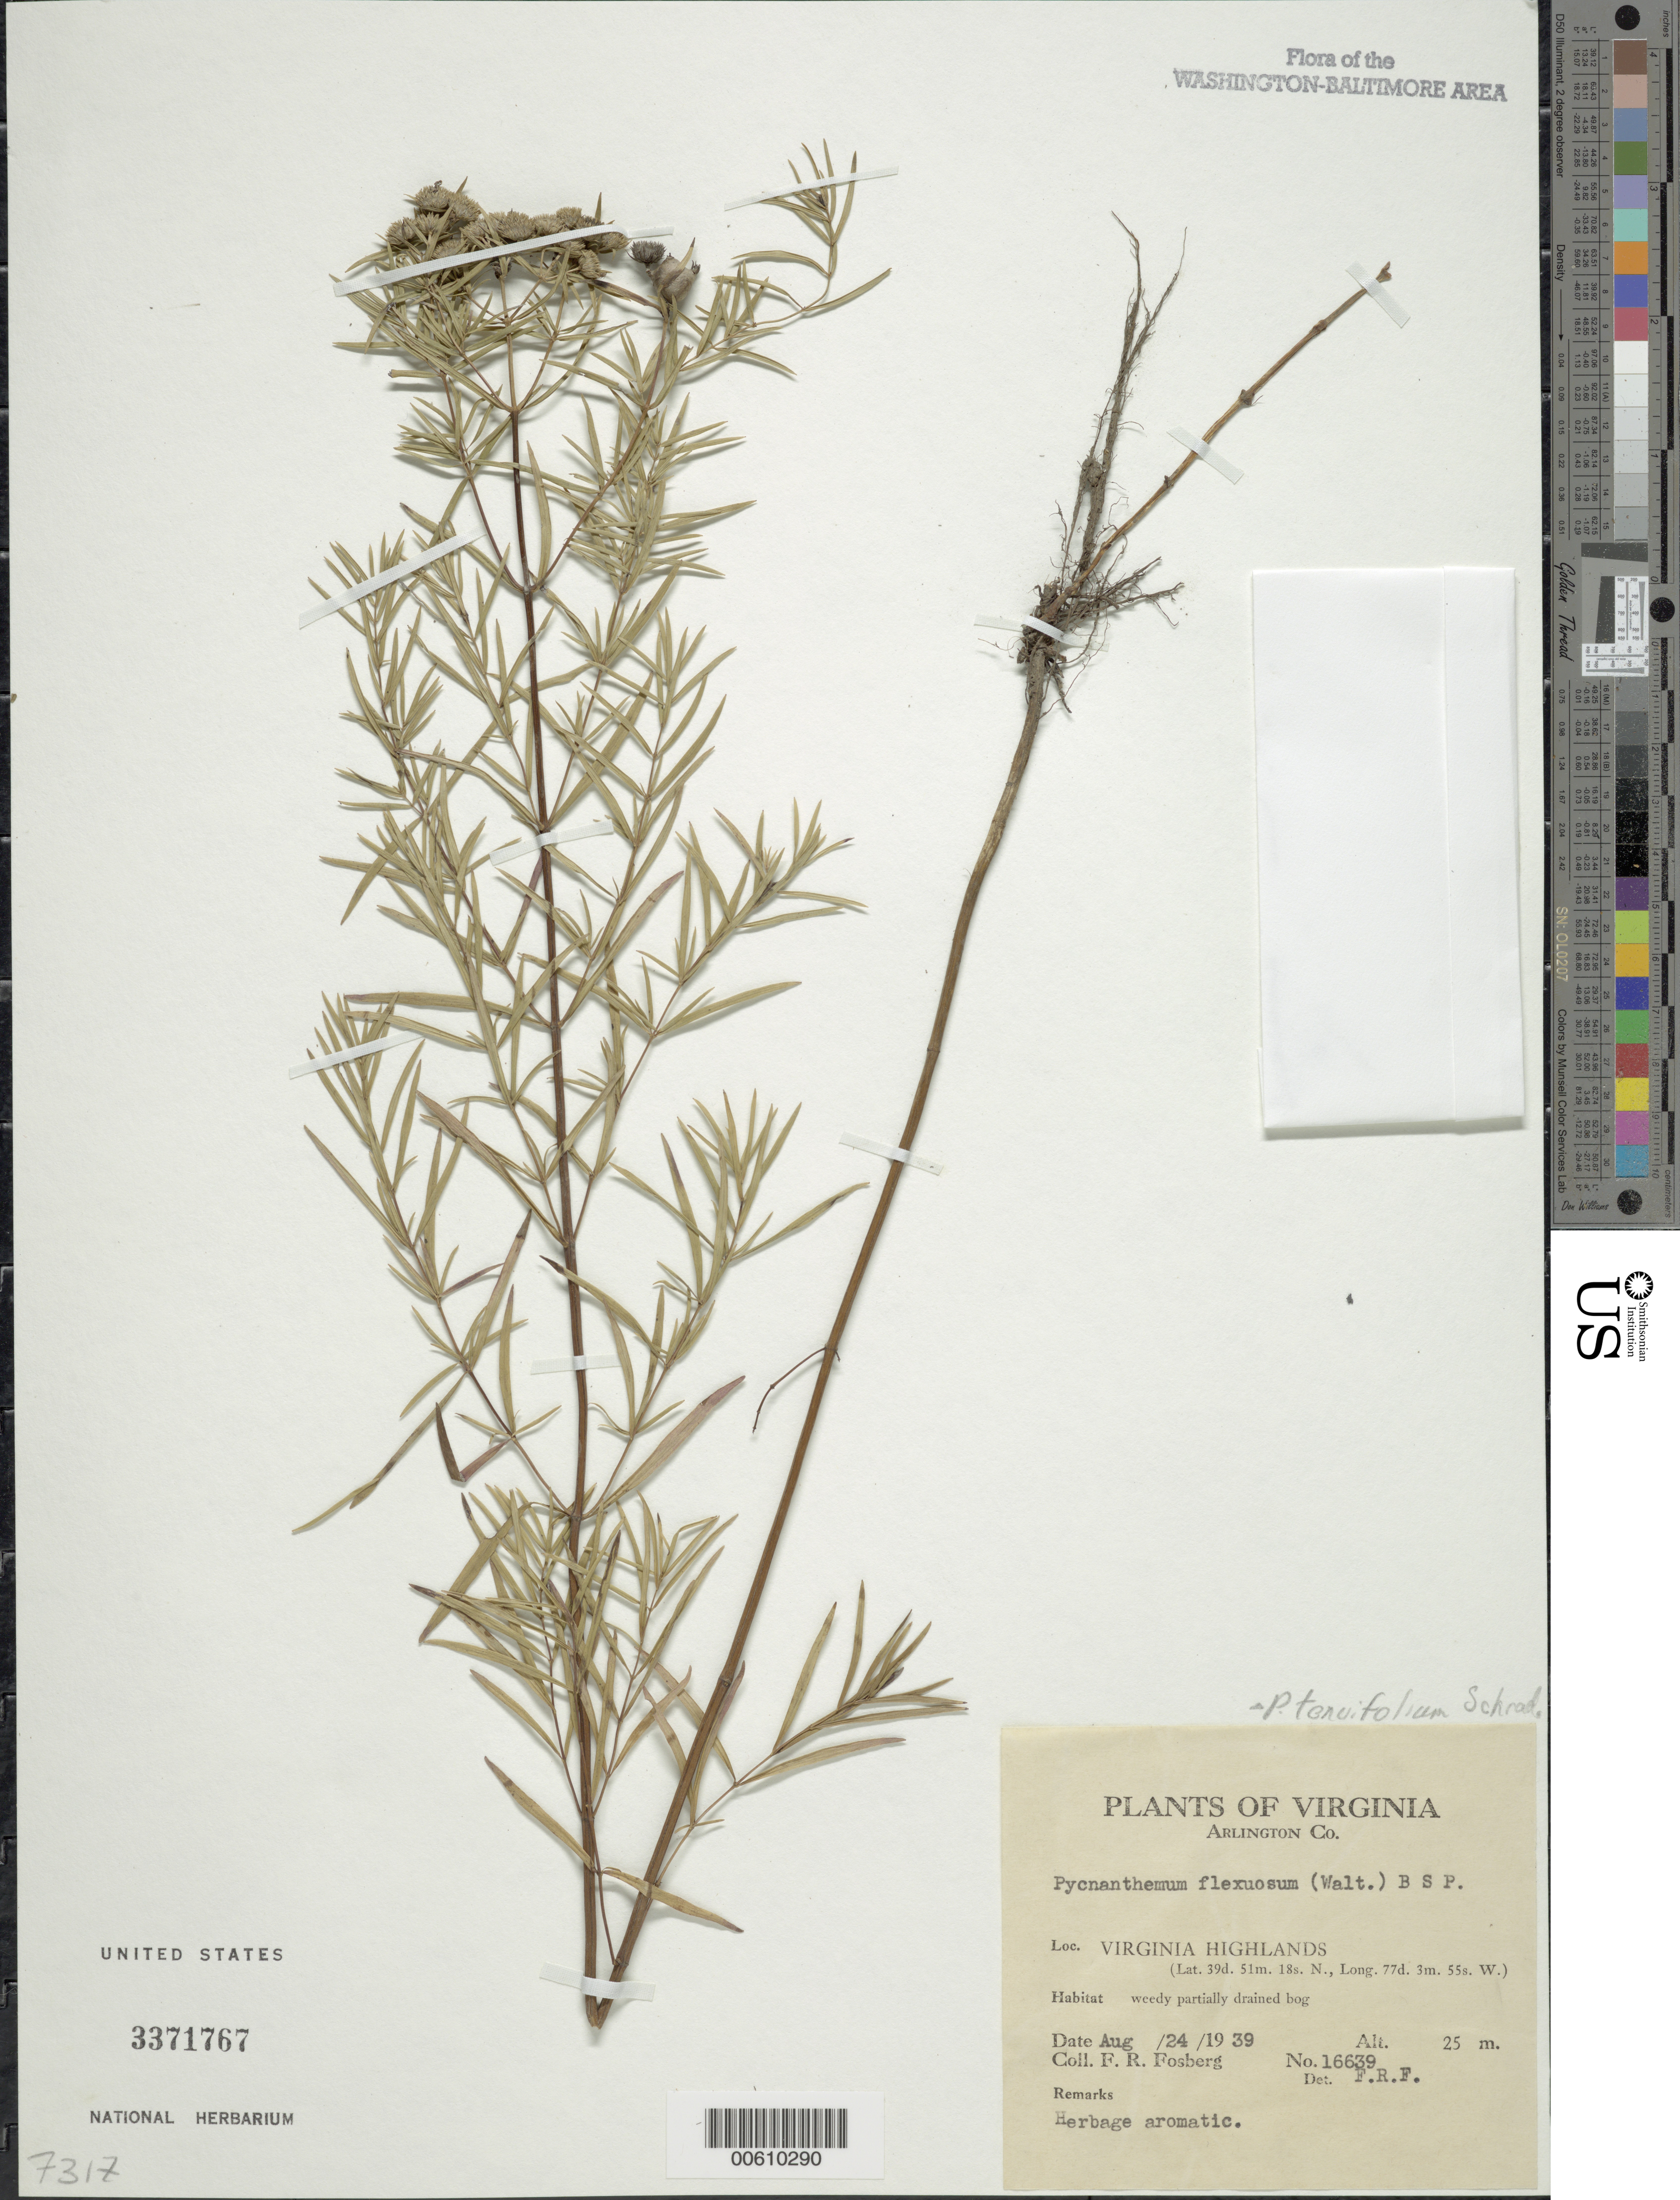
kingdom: Plantae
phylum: Tracheophyta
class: Magnoliopsida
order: Lamiales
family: Lamiaceae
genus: Pycnanthemum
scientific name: Pycnanthemum tenuifolium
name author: Schrad.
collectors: F. R. Fosberg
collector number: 16639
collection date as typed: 24 Aug 1939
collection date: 1939-08-24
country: United States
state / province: Virginia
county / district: Arlington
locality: Virginia Highlands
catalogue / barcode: US 3371767